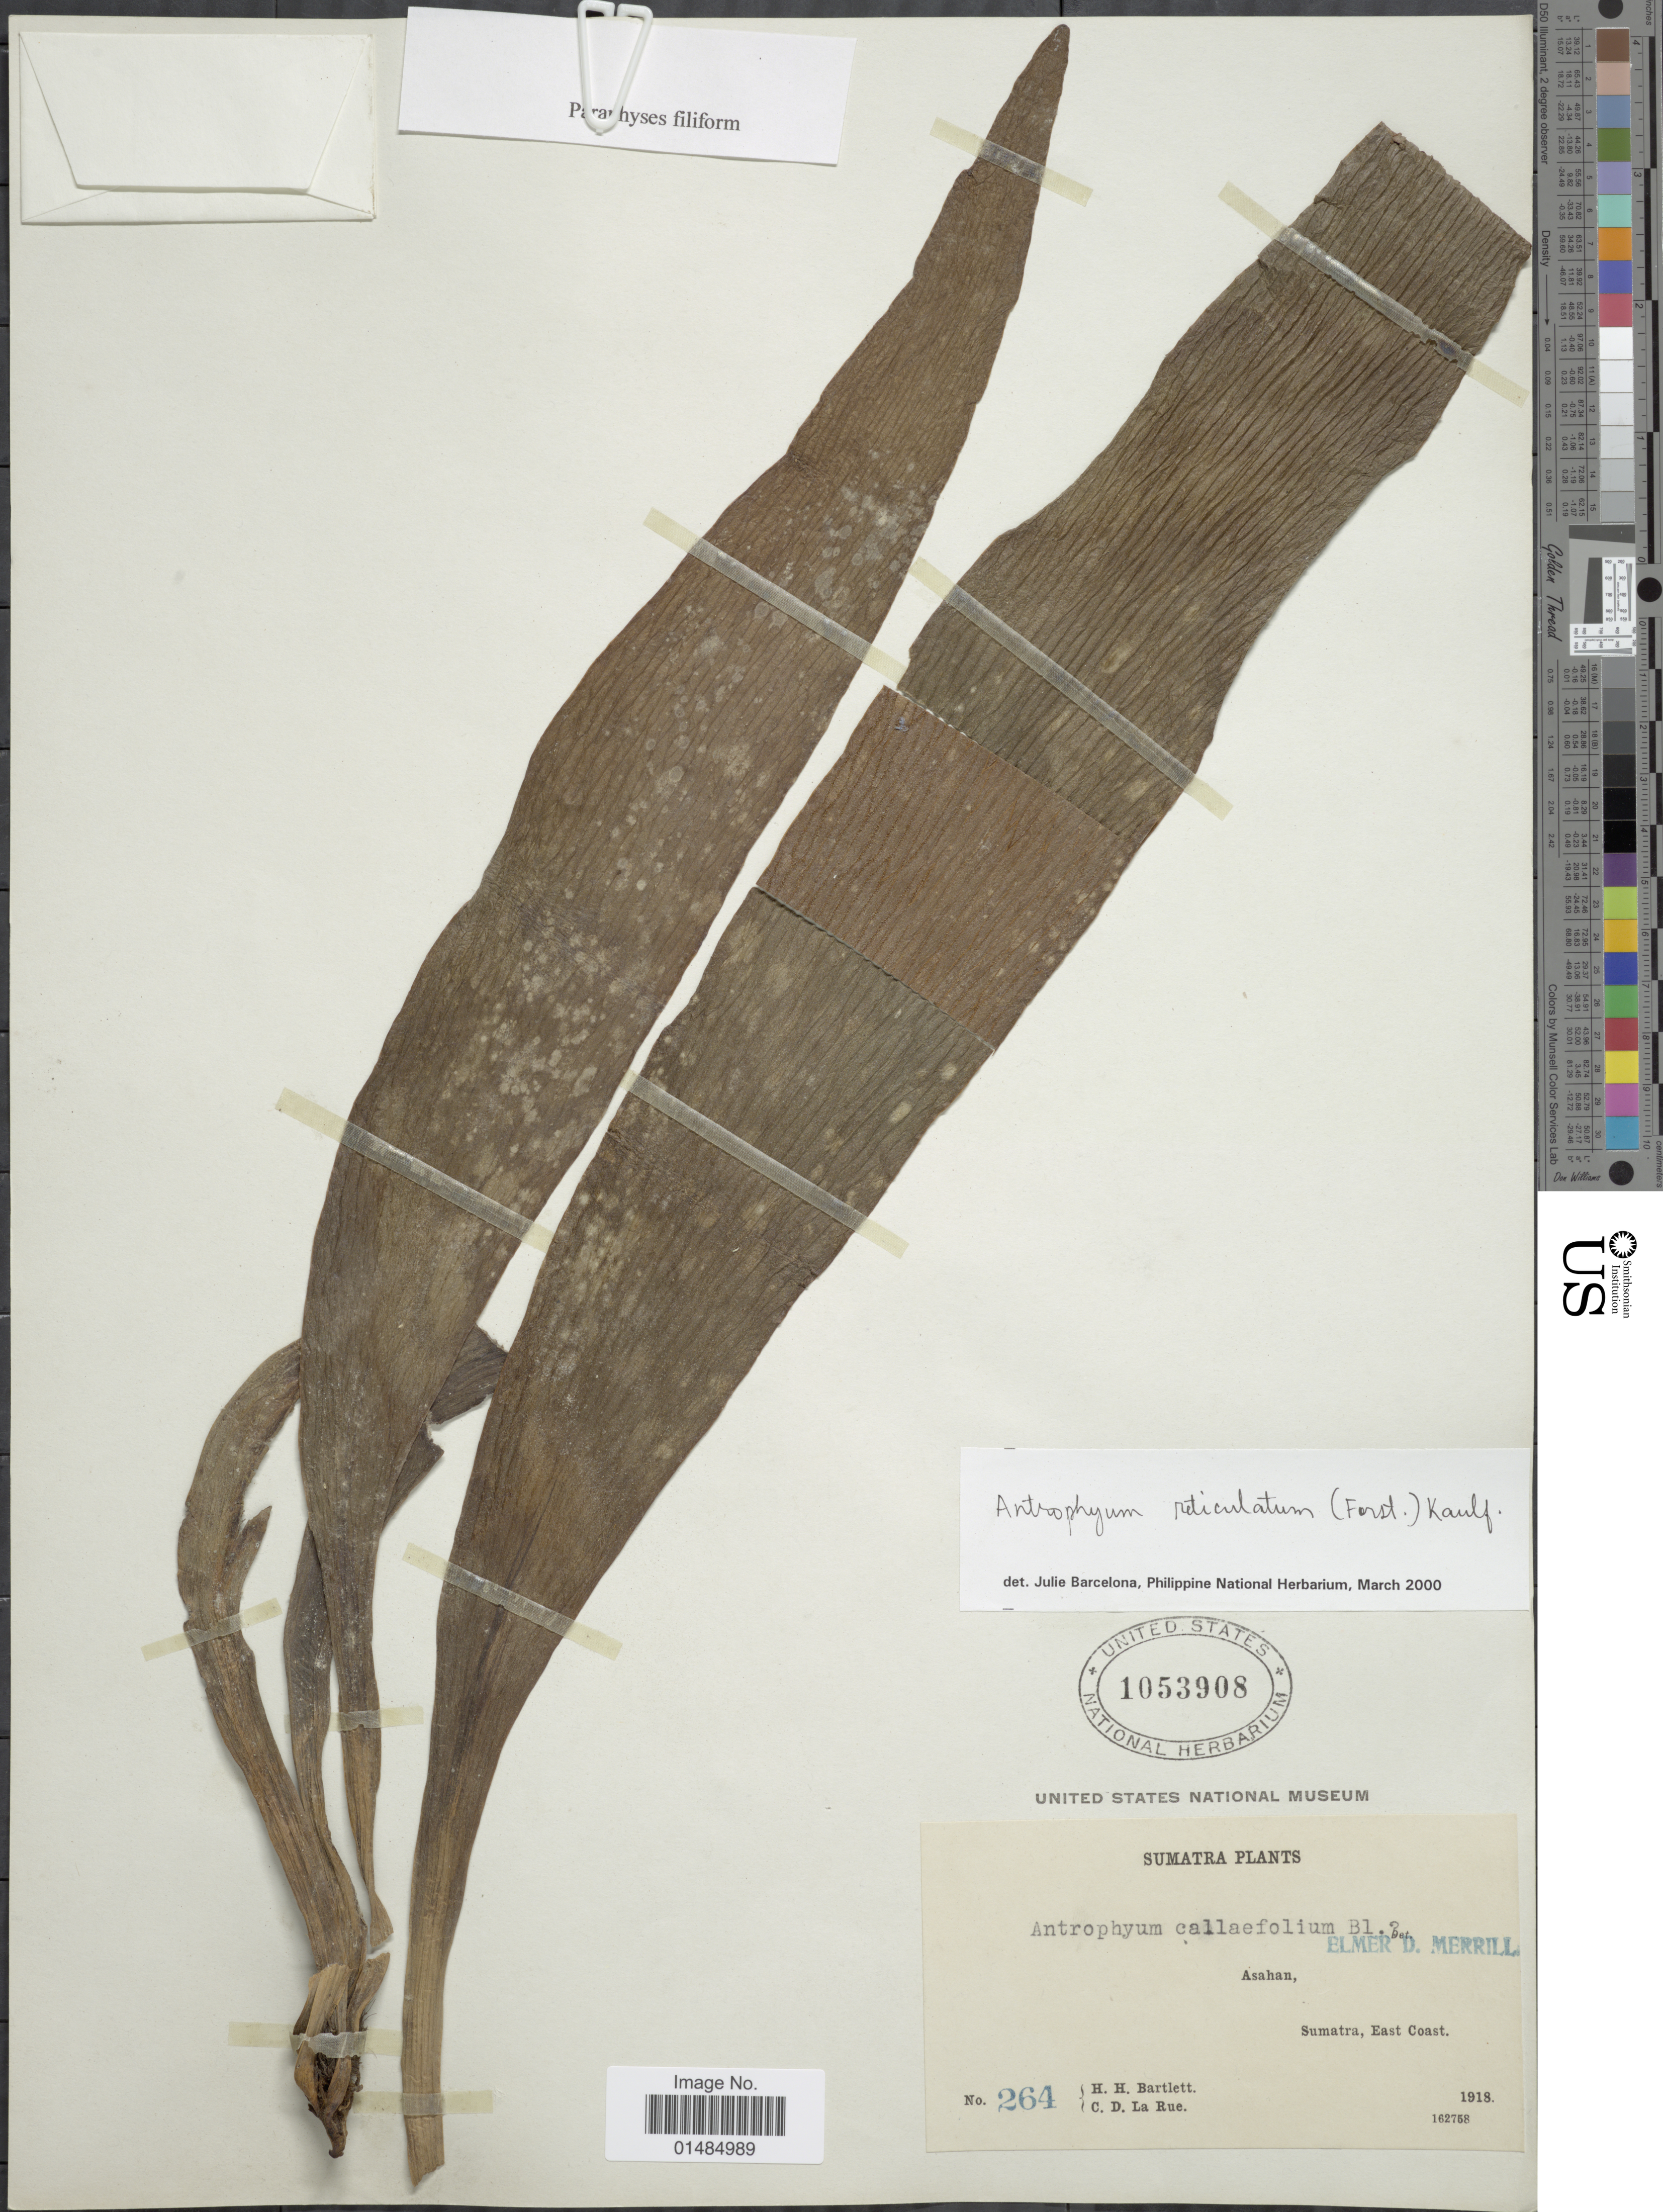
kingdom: Plantae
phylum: Tracheophyta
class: Polypodiopsida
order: Polypodiales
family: Pteridaceae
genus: Antrophyum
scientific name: Antrophyum reticulatum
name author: (G. Forst.) Kaulf.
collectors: H. H. Bartlett & C. La Rue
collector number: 264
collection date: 1918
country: Indonesia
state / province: Sumatra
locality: Asahan, Sumatra, East Coast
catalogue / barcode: US 1053908